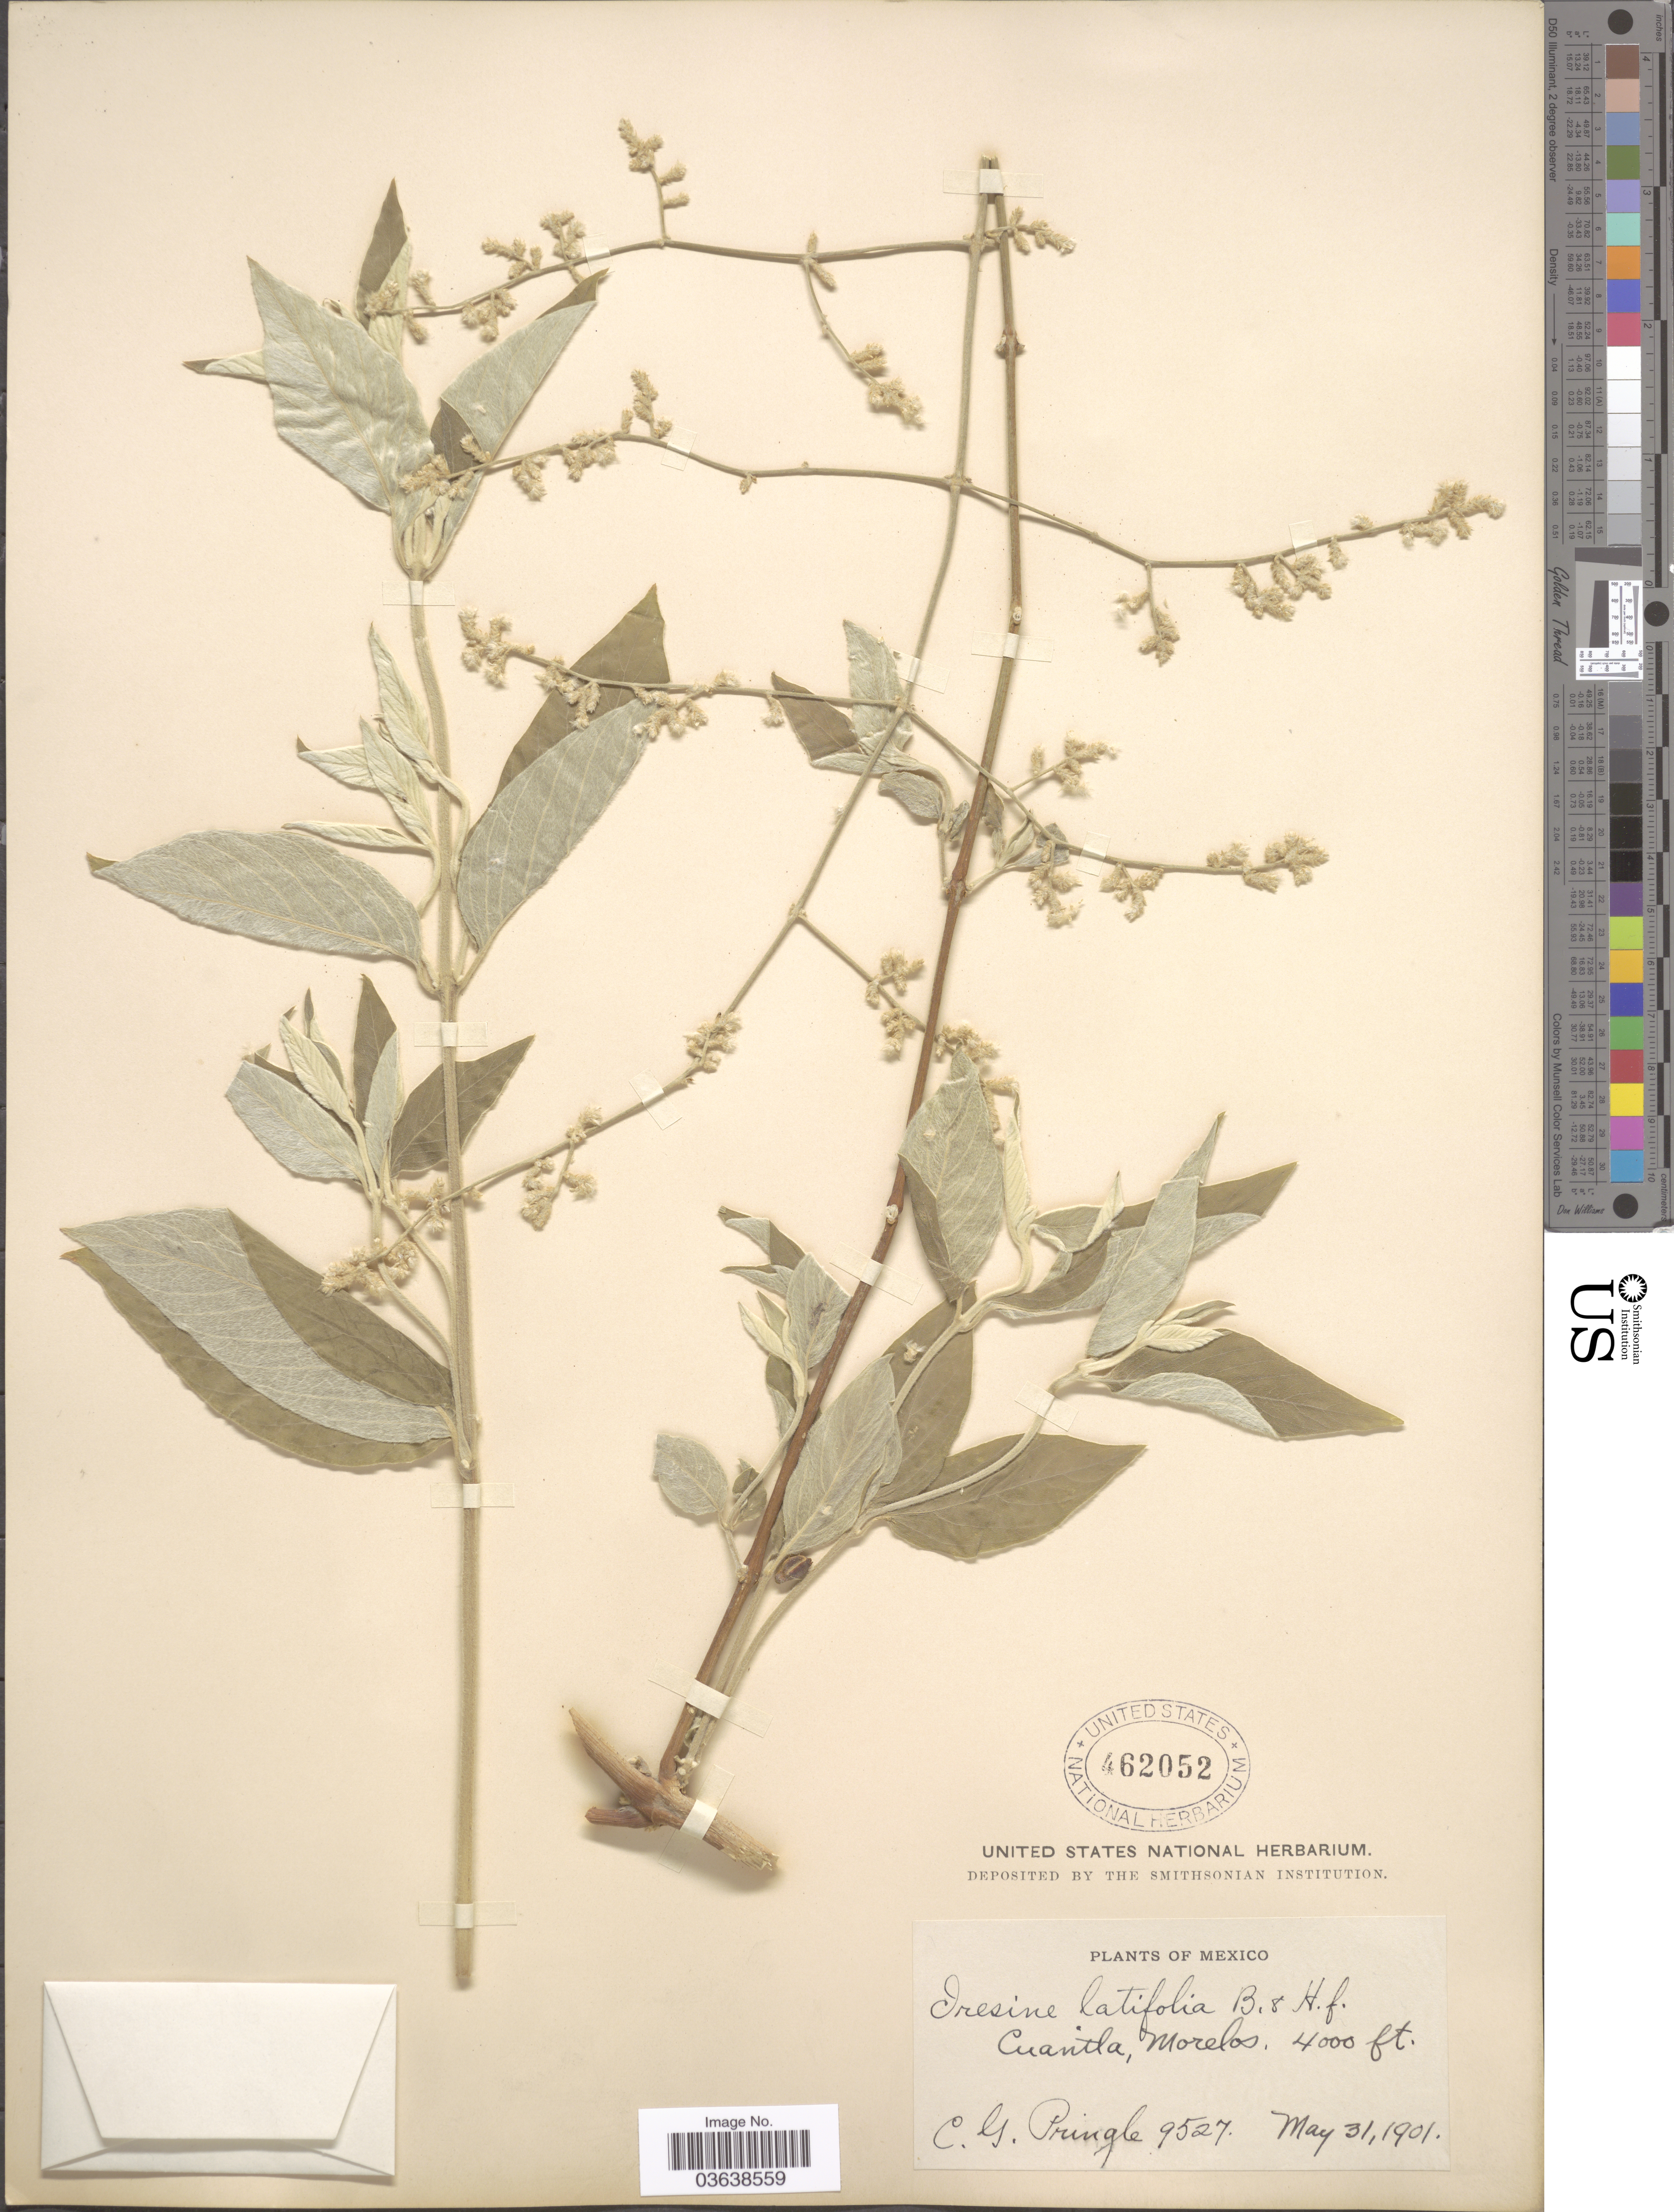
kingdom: Plantae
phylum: Tracheophyta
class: Magnoliopsida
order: Caryophyllales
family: Amaranthaceae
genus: Iresine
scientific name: Iresine calea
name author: (Ibáñez) Standl.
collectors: C. G. Pringle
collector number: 9527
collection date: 1901-05-31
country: Mexico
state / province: Morelos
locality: Cuautla.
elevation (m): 1219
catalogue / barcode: US 462052